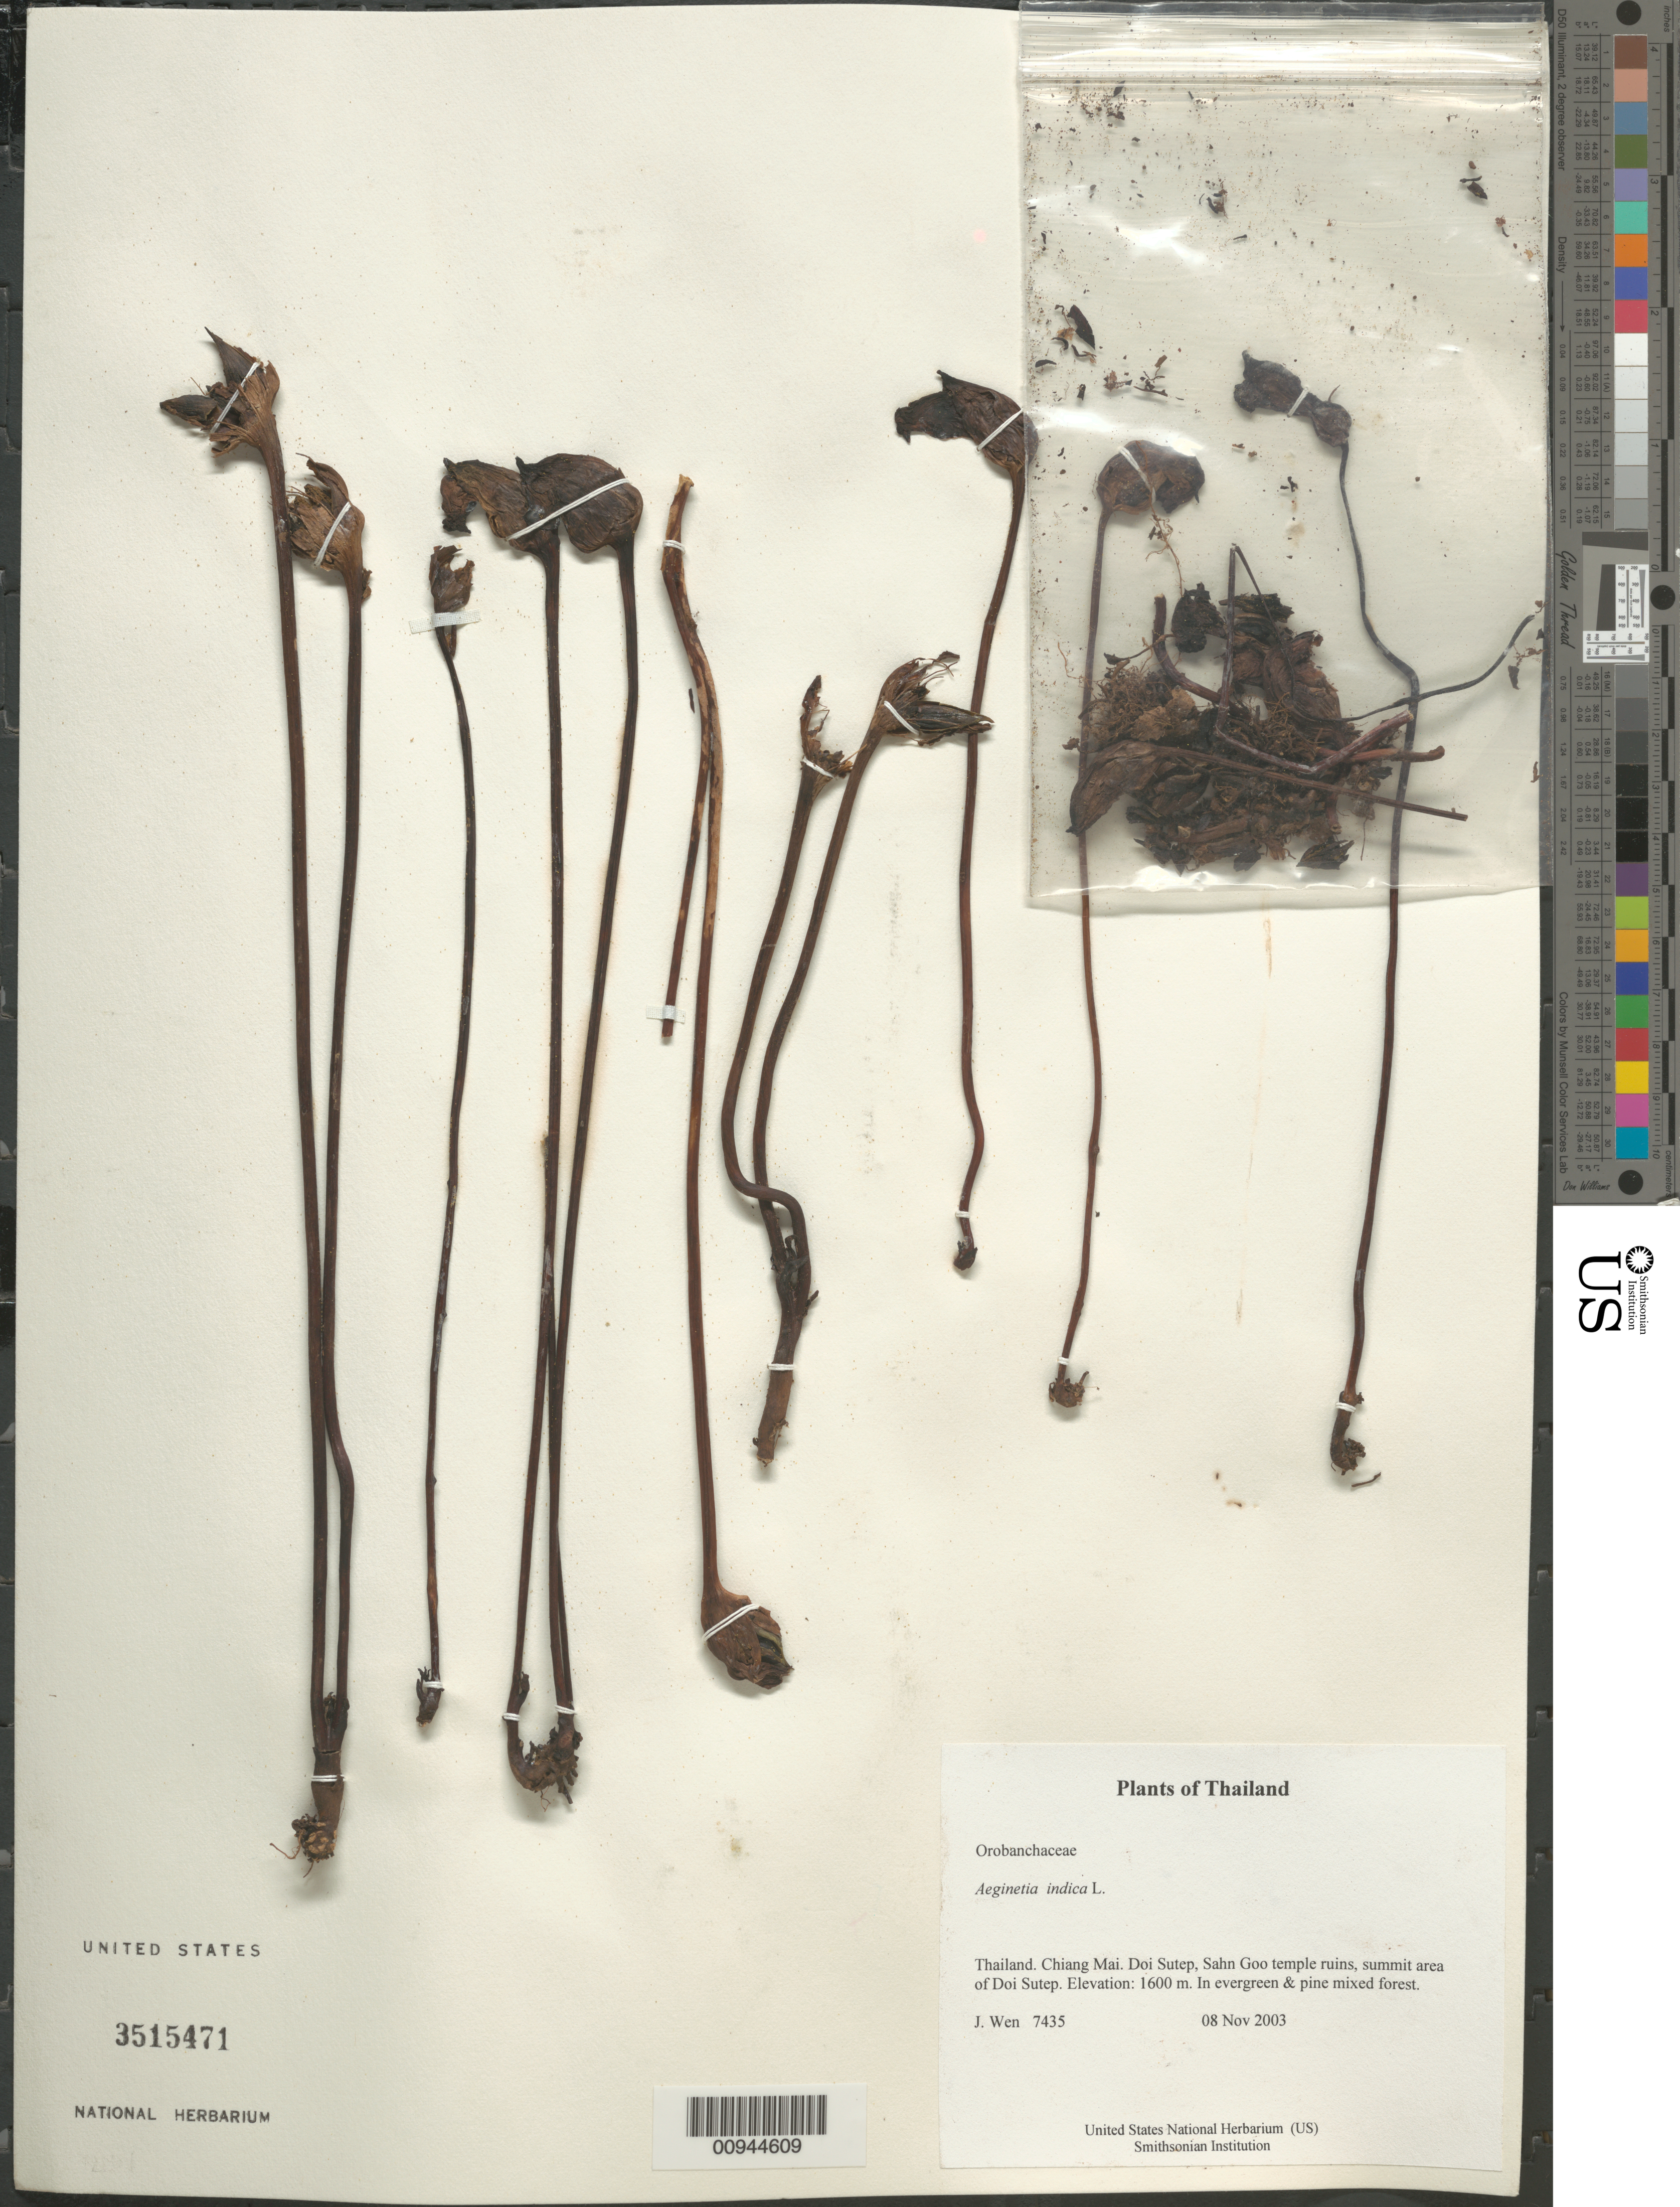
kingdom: Plantae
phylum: Tracheophyta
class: Magnoliopsida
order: Lamiales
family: Orobanchaceae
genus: Aeginetia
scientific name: Aeginetia indica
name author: L.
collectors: J. Wen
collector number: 7435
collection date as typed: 08 Nov 2003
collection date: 2003-11-08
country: Thailand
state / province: Chiang Mai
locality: Doi Sutep, Sahn Goo temple ruins, summit area of Doi Sutep.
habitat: In evergreen & pine mixed forest.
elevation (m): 1600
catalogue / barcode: US 3515471